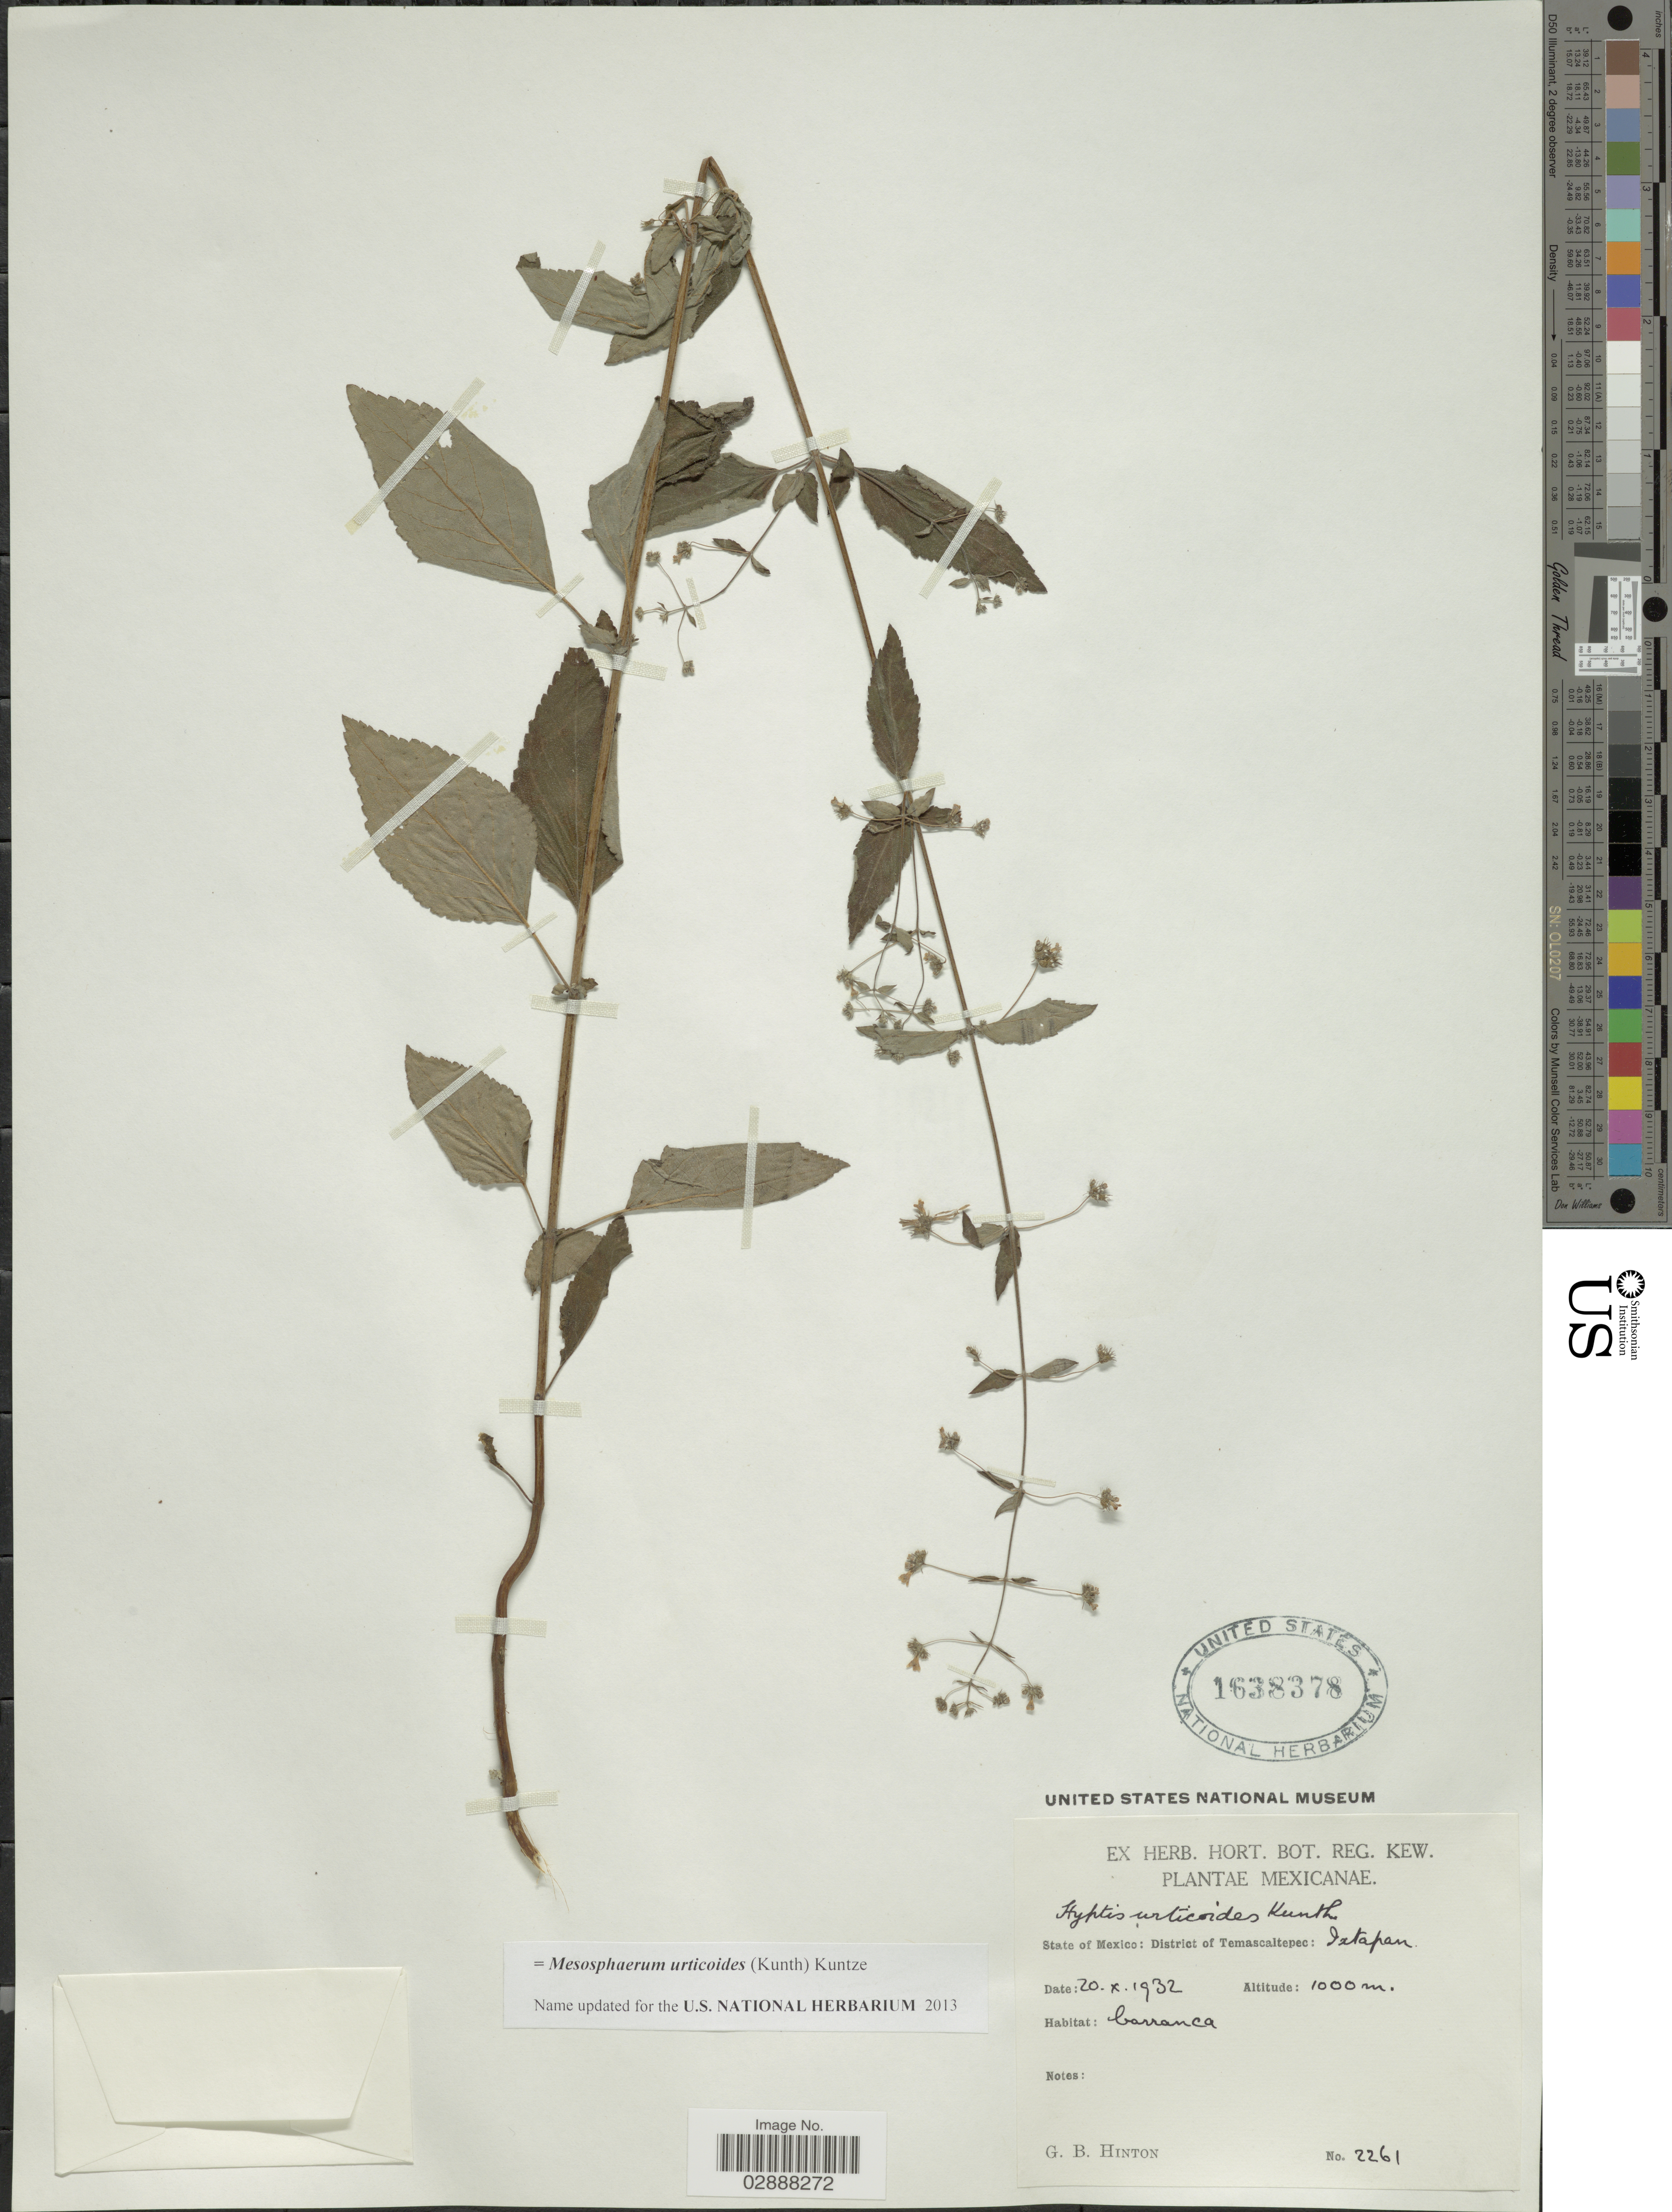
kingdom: Plantae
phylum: Tracheophyta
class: Magnoliopsida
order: Lamiales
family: Lamiaceae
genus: Mesosphaerum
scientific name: Mesosphaerum urticoides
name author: (Kunth) Kuntze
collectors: G. B. Hinton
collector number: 2261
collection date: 1932-10-20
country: Mexico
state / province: México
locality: District of Temascaltepec: Ixtapan.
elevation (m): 1000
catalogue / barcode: US 1638378